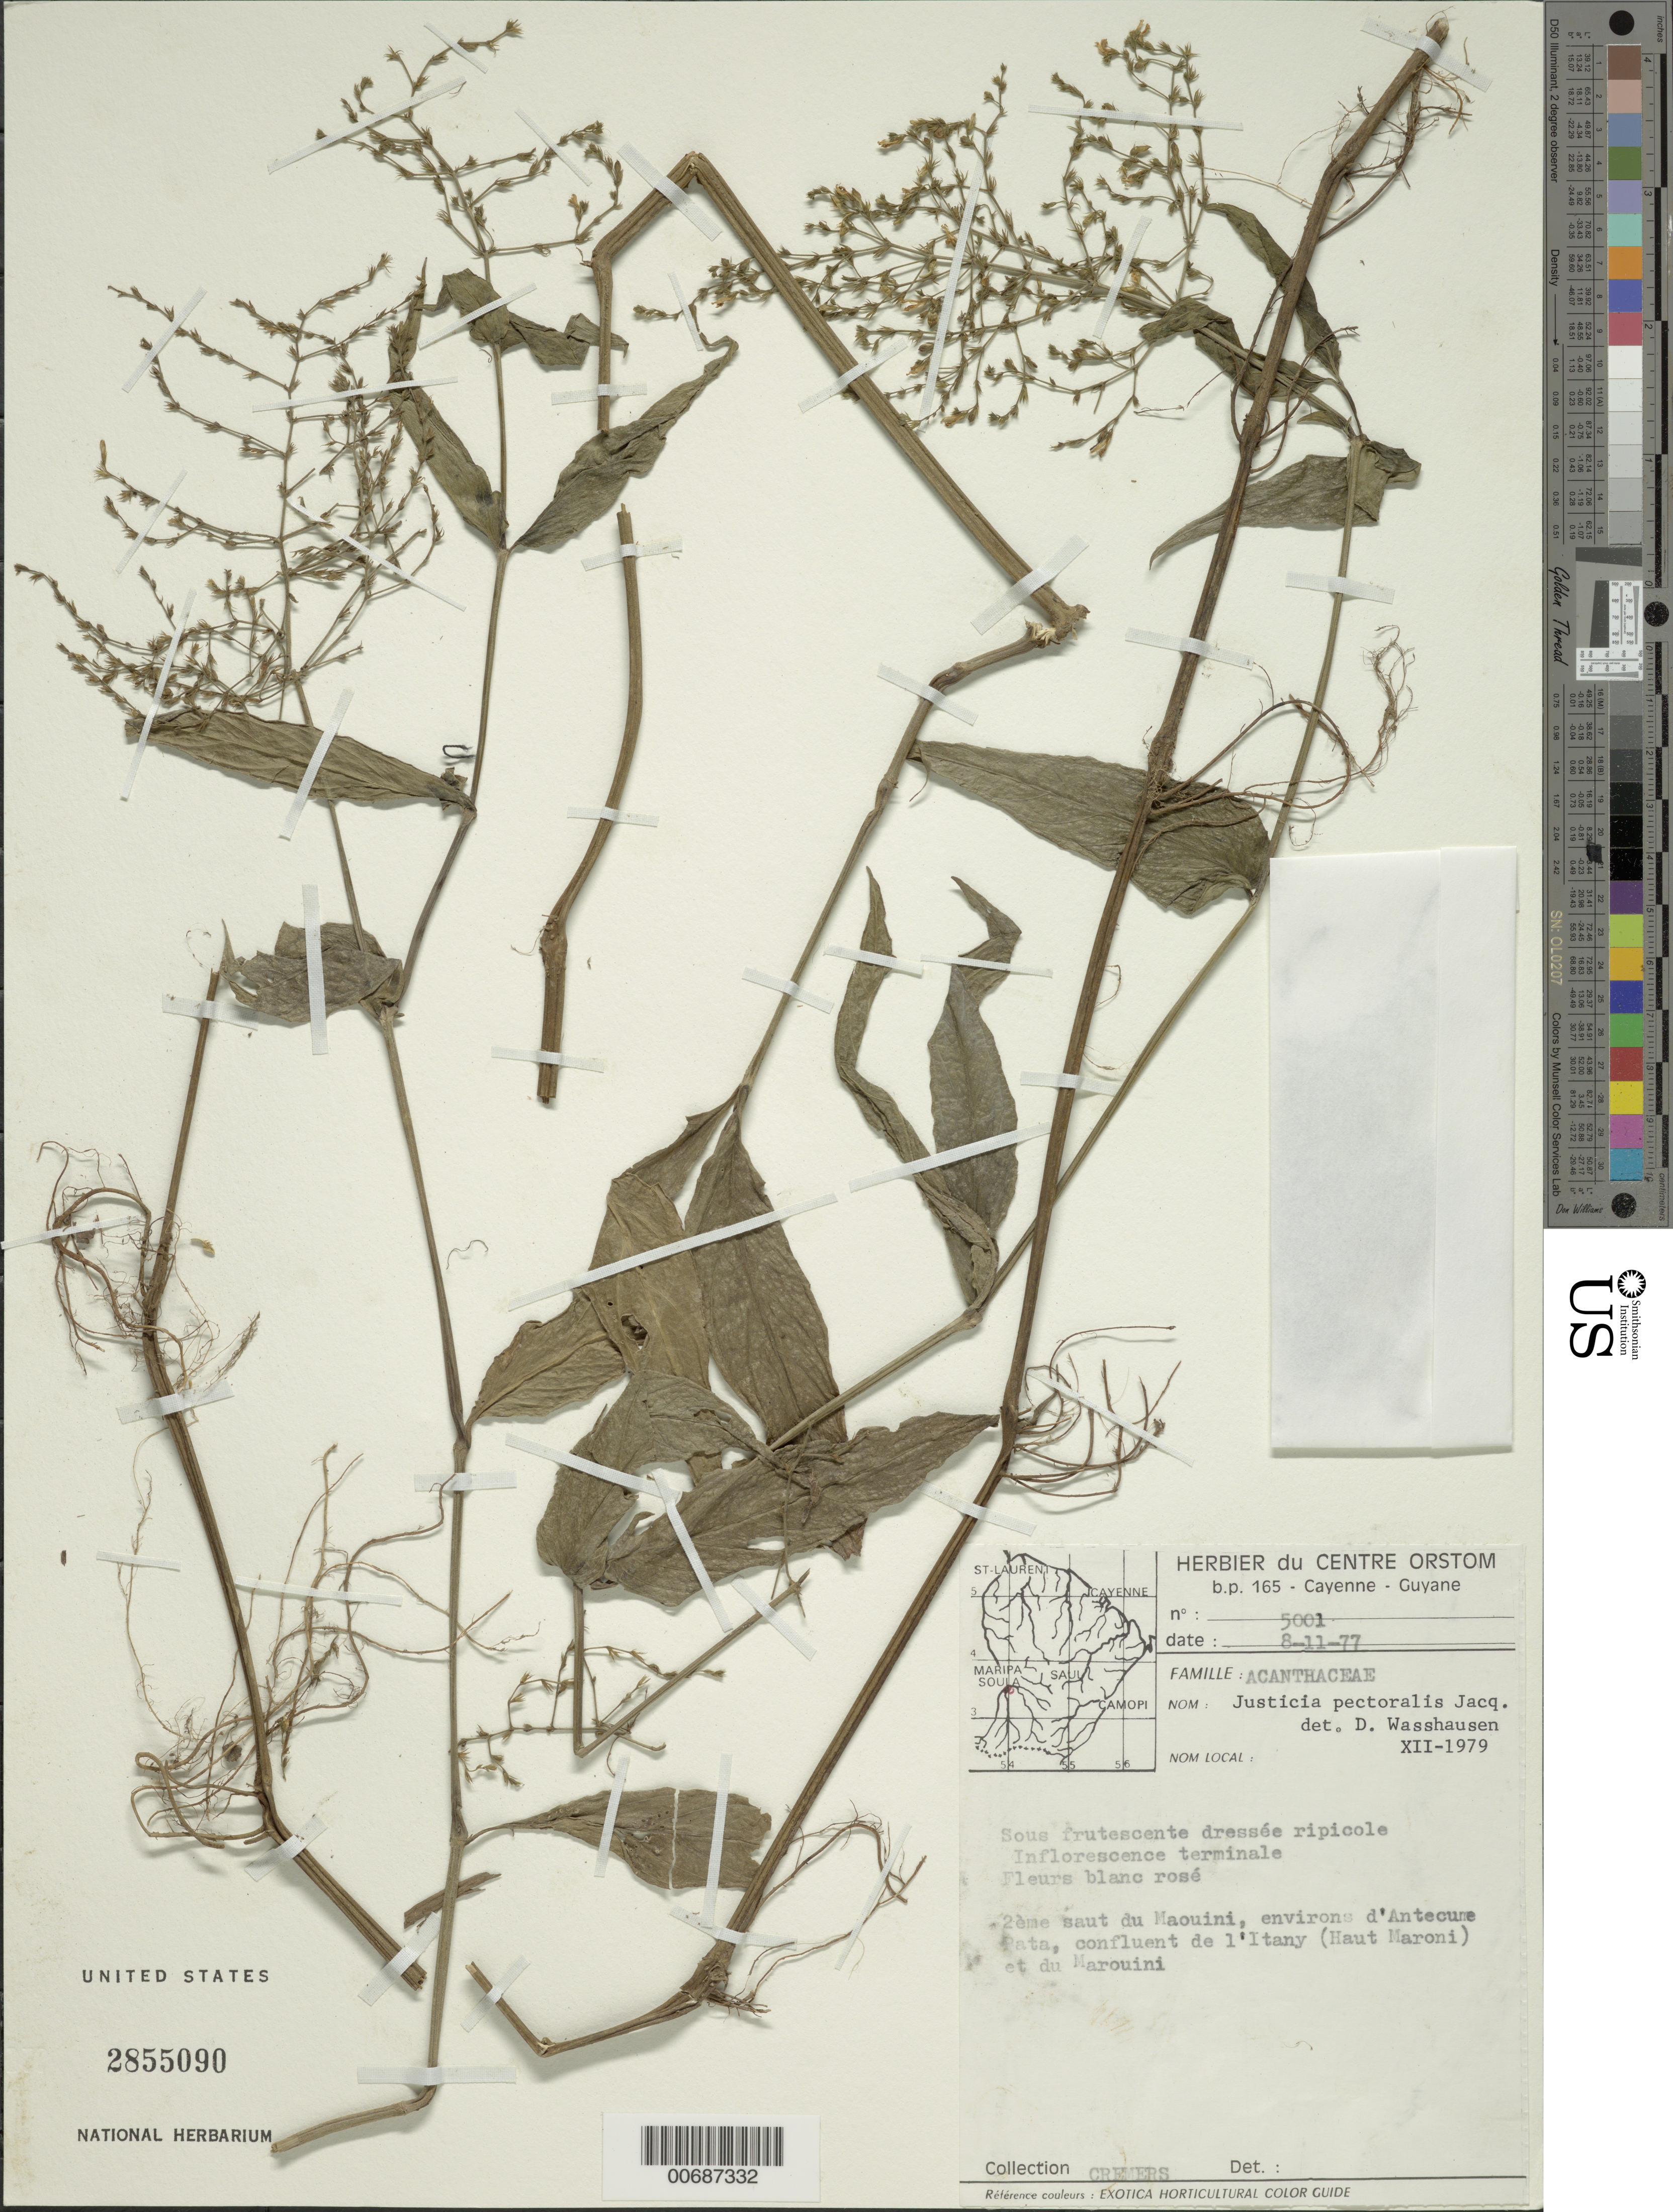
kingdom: Plantae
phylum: Tracheophyta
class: Magnoliopsida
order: Lamiales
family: Acanthaceae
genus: Justicia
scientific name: Justicia pectoralis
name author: Jacq.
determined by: Wasshausen, Dieter C., (BOT), Smithsonian Institution - National Museum of Natural History (UNITED STATES)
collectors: G. Cremers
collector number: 5001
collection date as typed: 8-Nov-77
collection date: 1977-11-08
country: French Guiana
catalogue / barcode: US 2855090